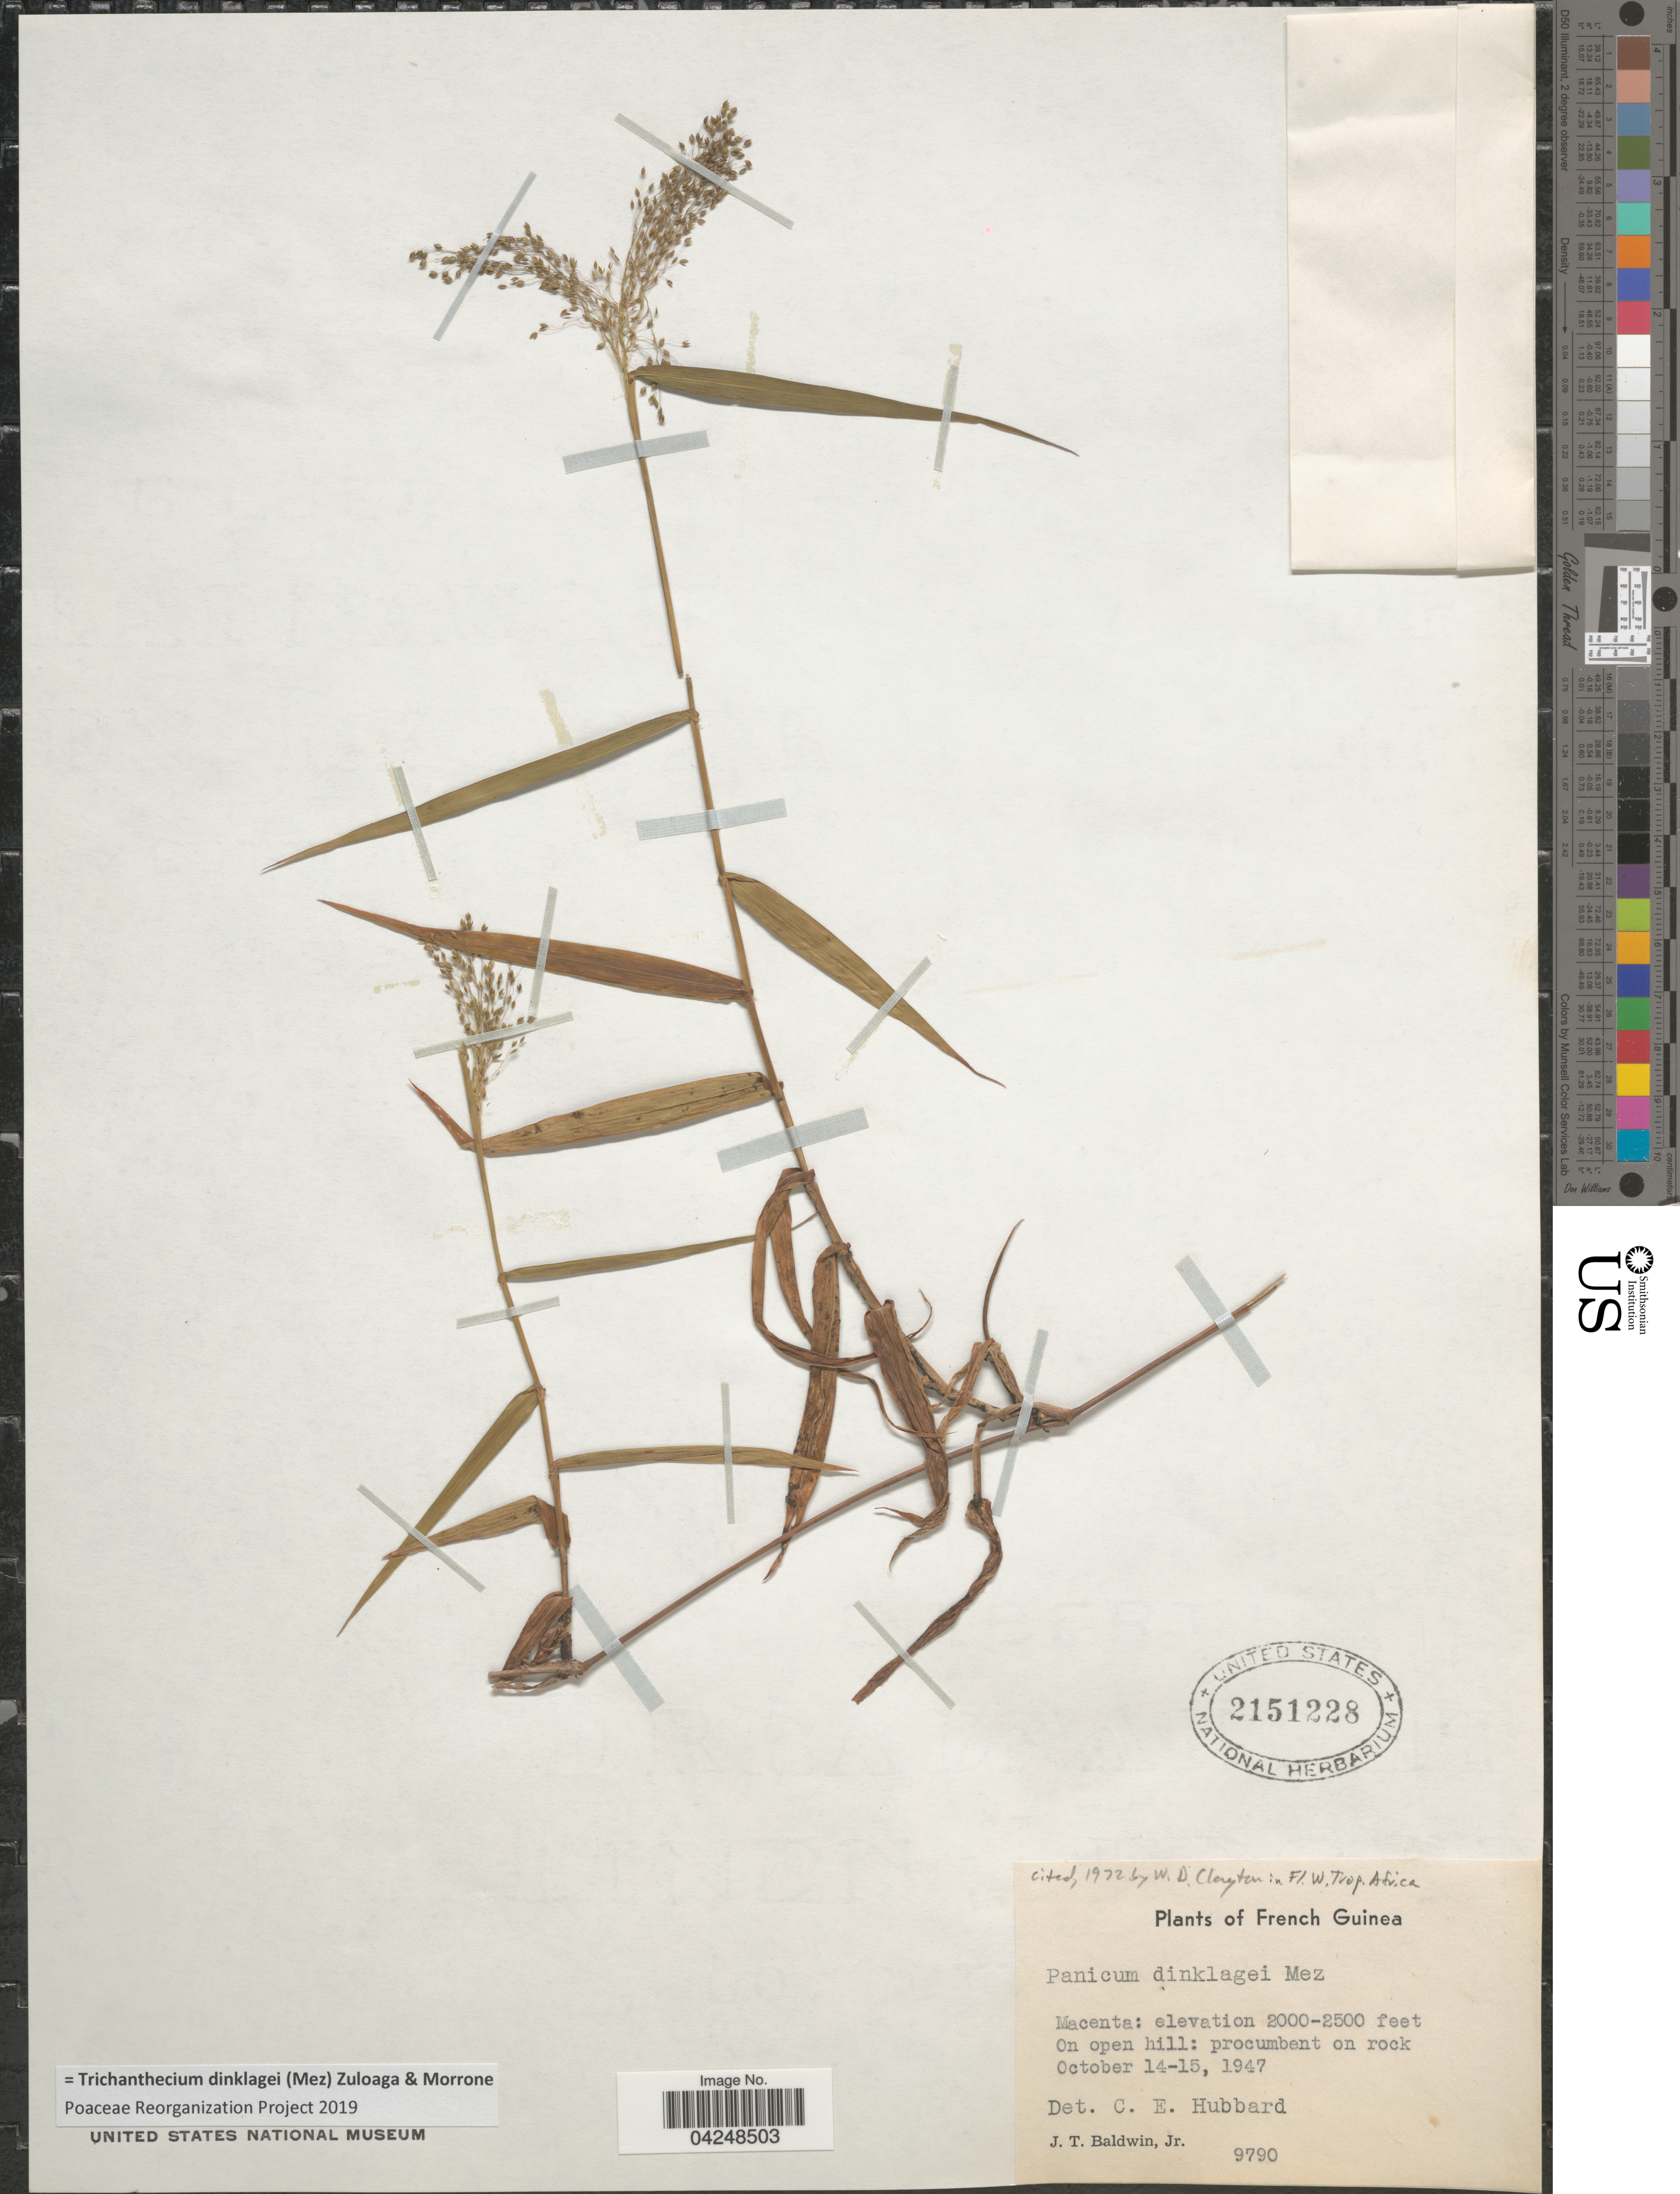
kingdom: Plantae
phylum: Tracheophyta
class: Liliopsida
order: Poales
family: Poaceae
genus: Trichanthecium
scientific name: Trichanthecium dinklagei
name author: (Mez) Zuloaga & Morrone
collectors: J. T. Baldwin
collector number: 9790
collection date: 1947-10-14/1947-10-15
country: French Guiana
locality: Macenta.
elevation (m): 610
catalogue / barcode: US 2151228